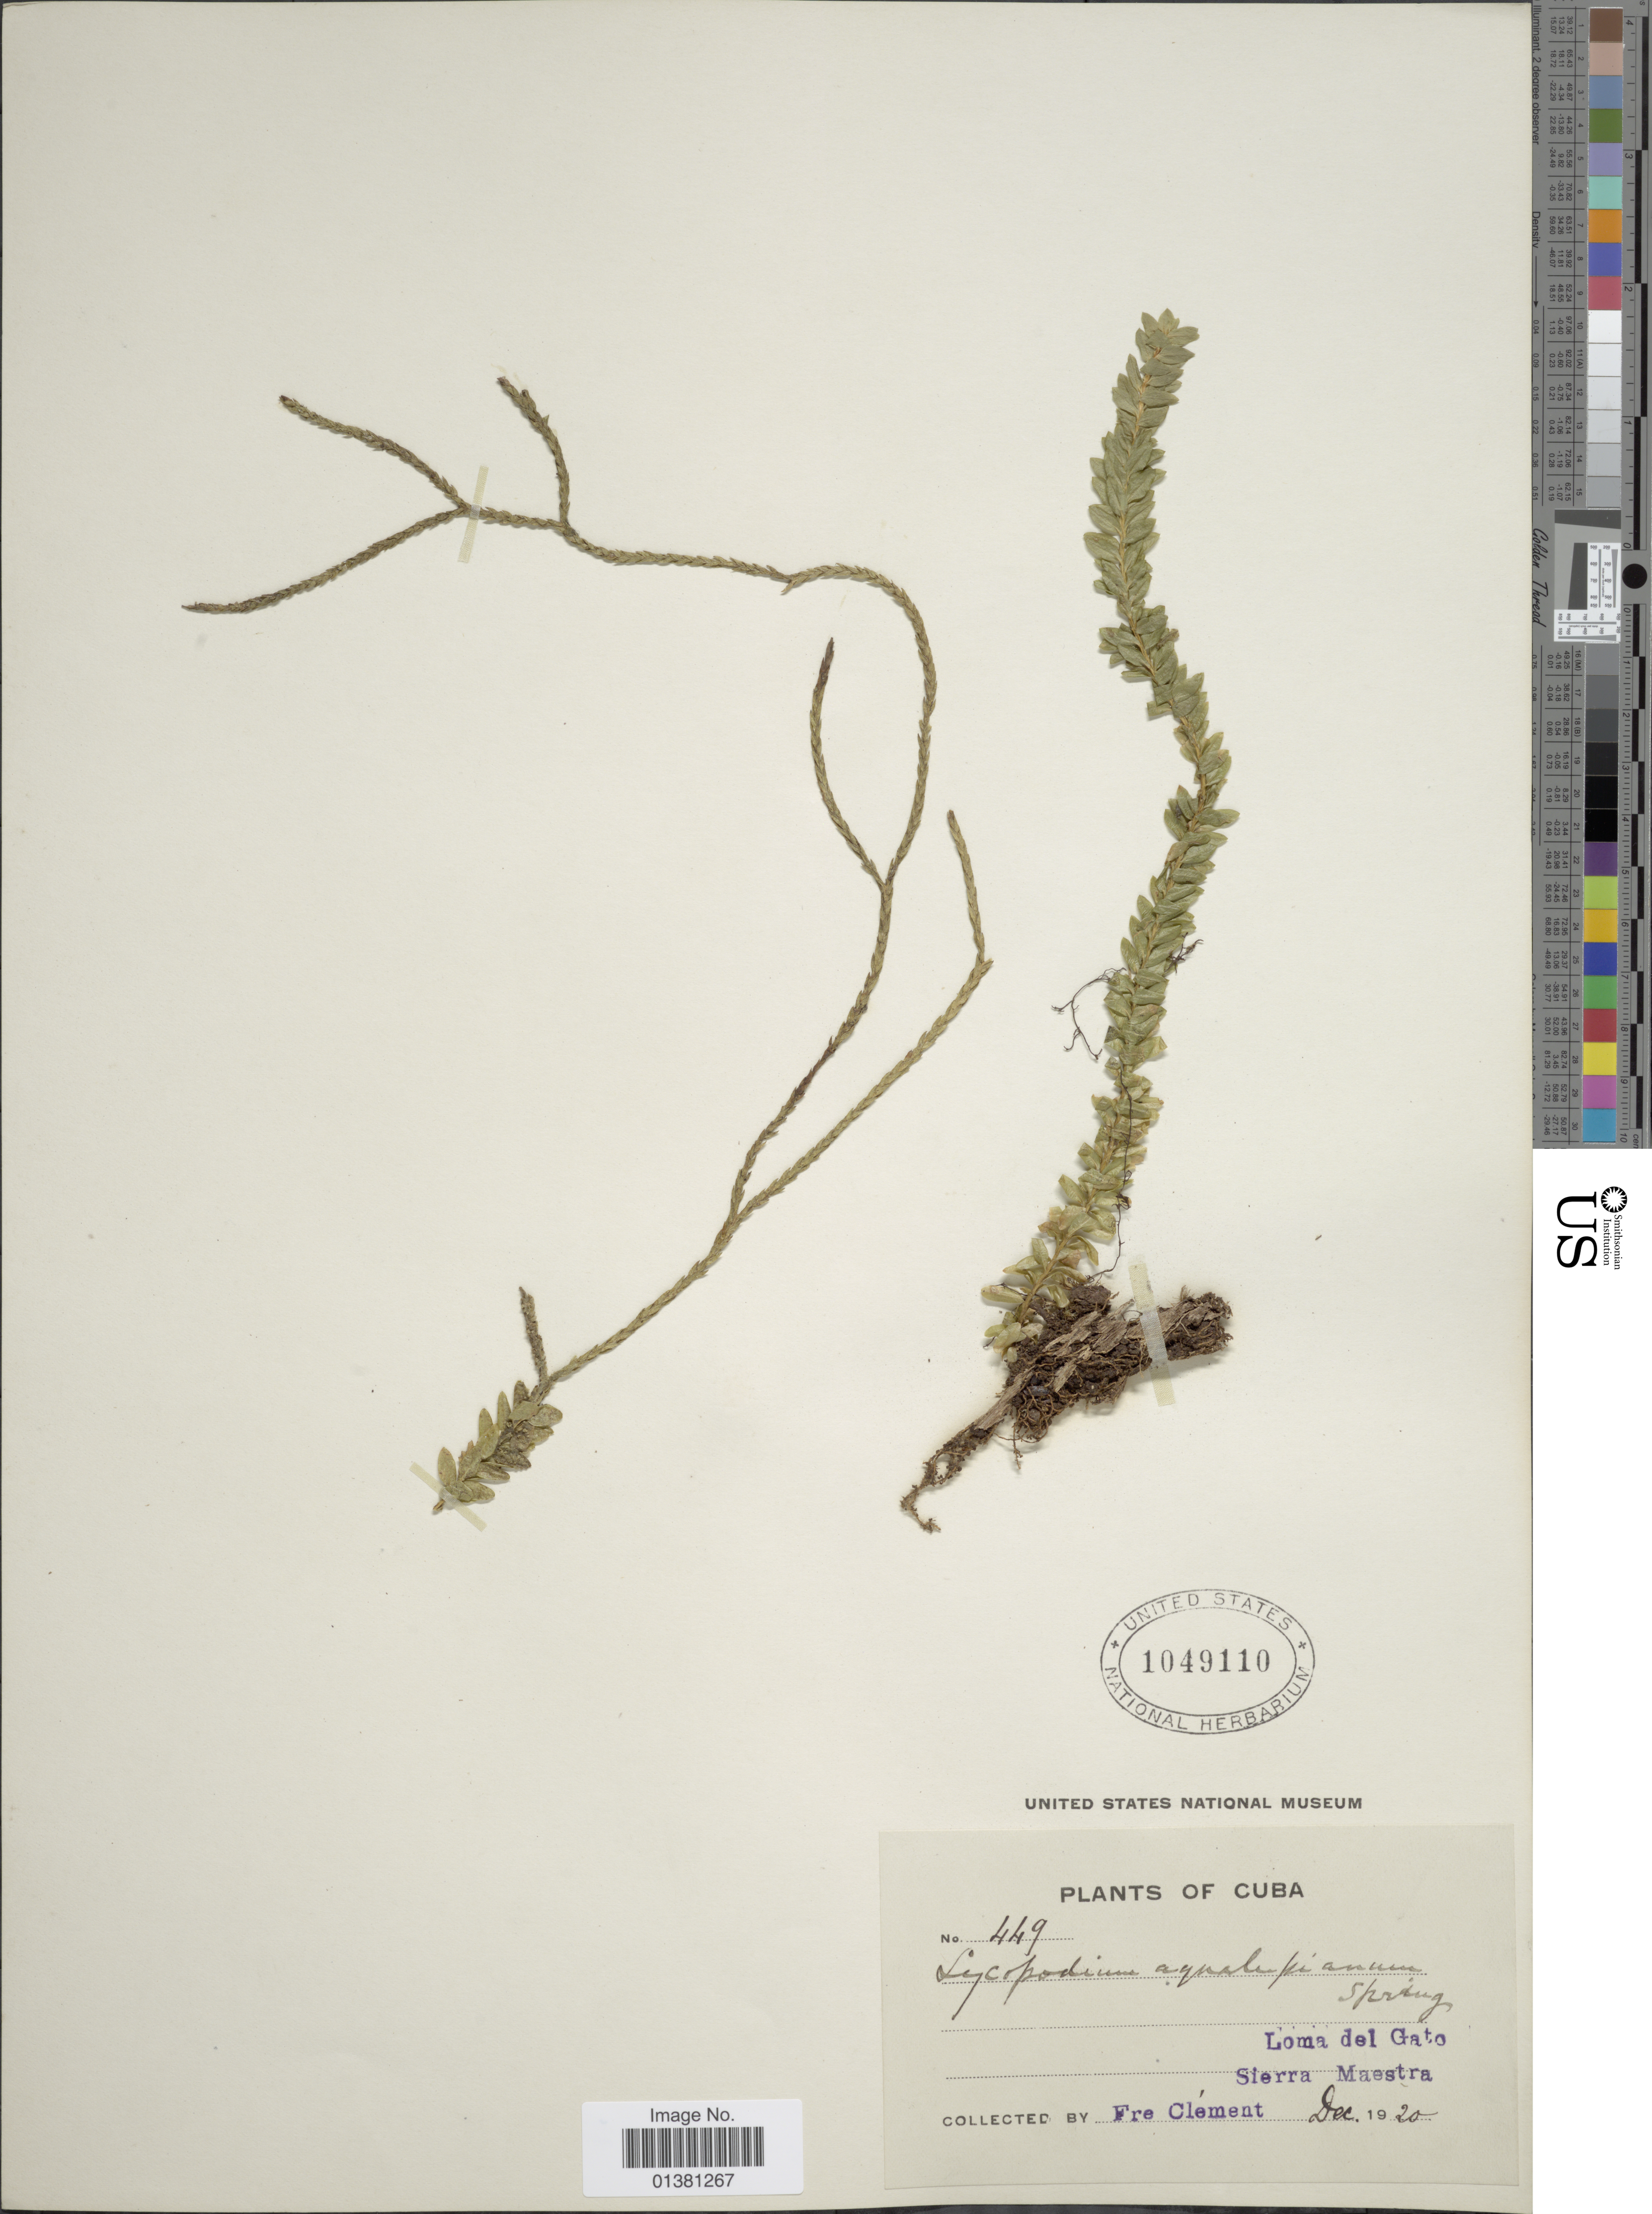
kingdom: Plantae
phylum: Tracheophyta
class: Lycopodiopsida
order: Lycopodiales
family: Lycopodiaceae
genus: Phlegmariurus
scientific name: Phlegmariurus aqualupianus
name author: (Spring) B. Øllg.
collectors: B. Clement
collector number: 449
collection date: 1920-12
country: Cuba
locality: Loma del Gato, Sierra Maestra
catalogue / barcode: US 1049110